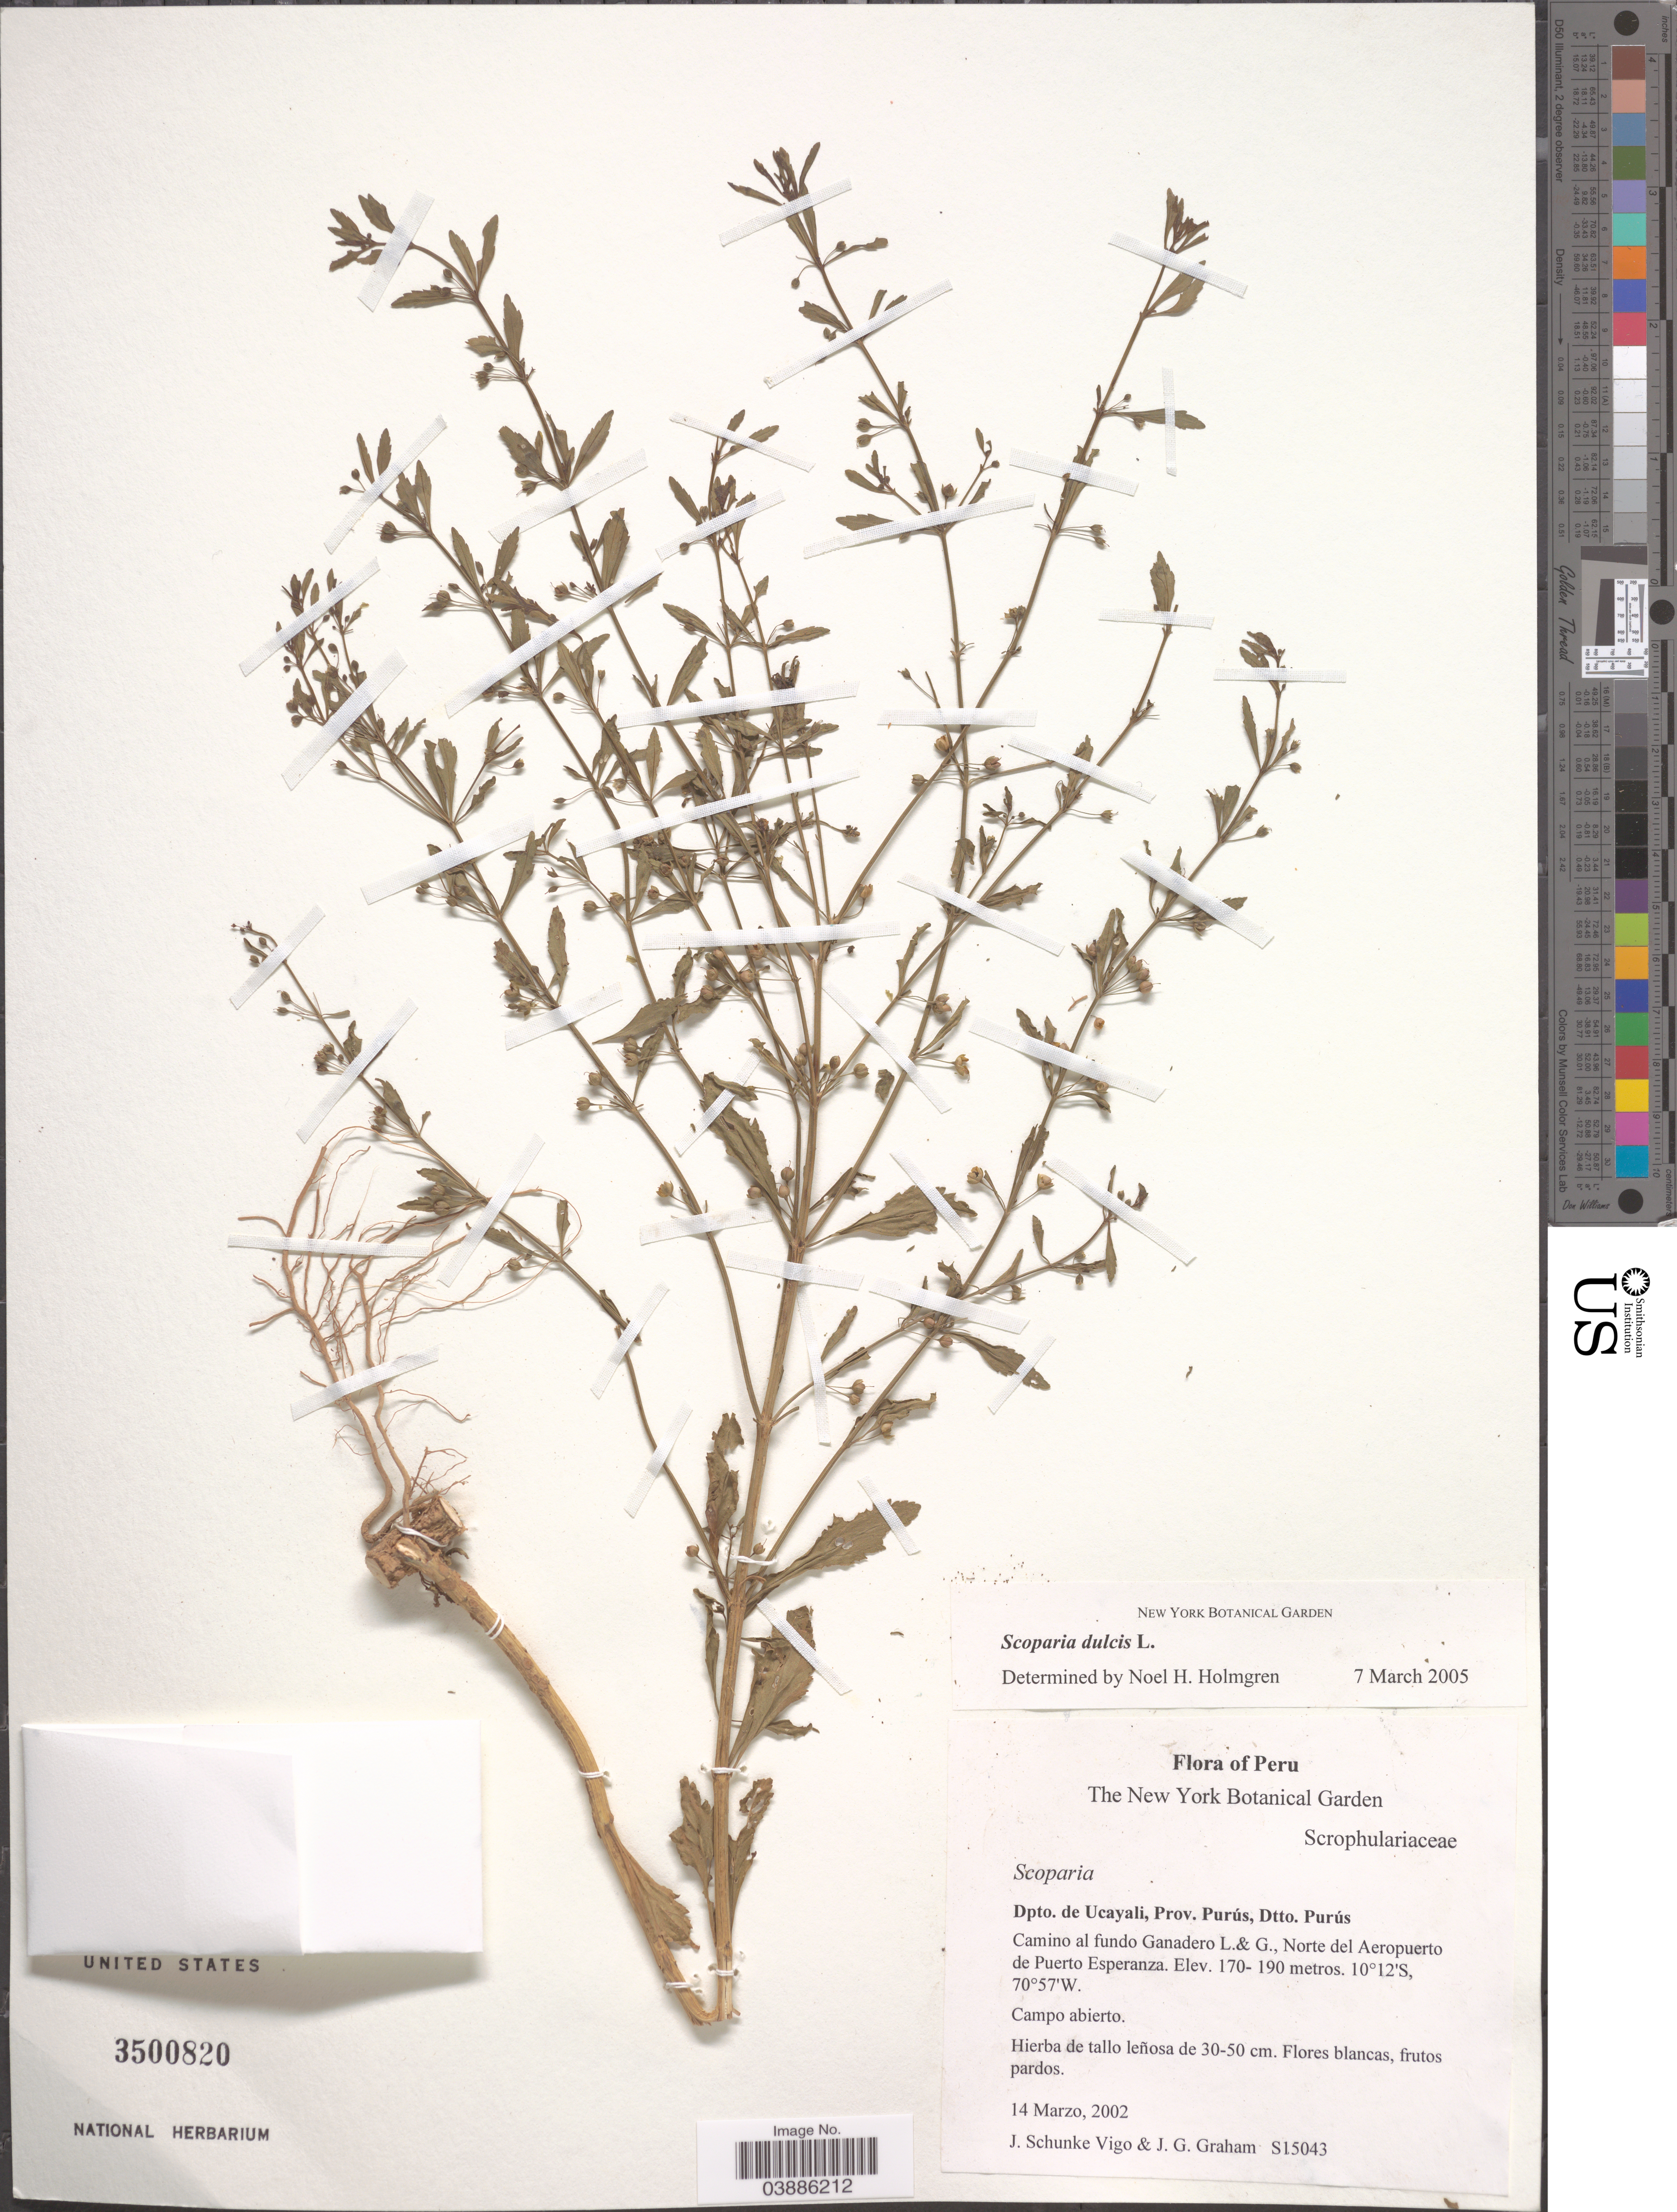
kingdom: Plantae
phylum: Tracheophyta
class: Magnoliopsida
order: Lamiales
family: Plantaginaceae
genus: Scoparia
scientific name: Scoparia dulcis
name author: L.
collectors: J. Schunke Vigo & J. Graham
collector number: S15043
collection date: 2002-03-14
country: Peru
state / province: Ucayali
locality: Dpto. de Ucayali, Prov. Purús, Dtto. Purús. Camino al fundo Ganadero L.&G., Norte del Aeropuerto de Puerto Esperanza.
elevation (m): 170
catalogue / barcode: US 3500820